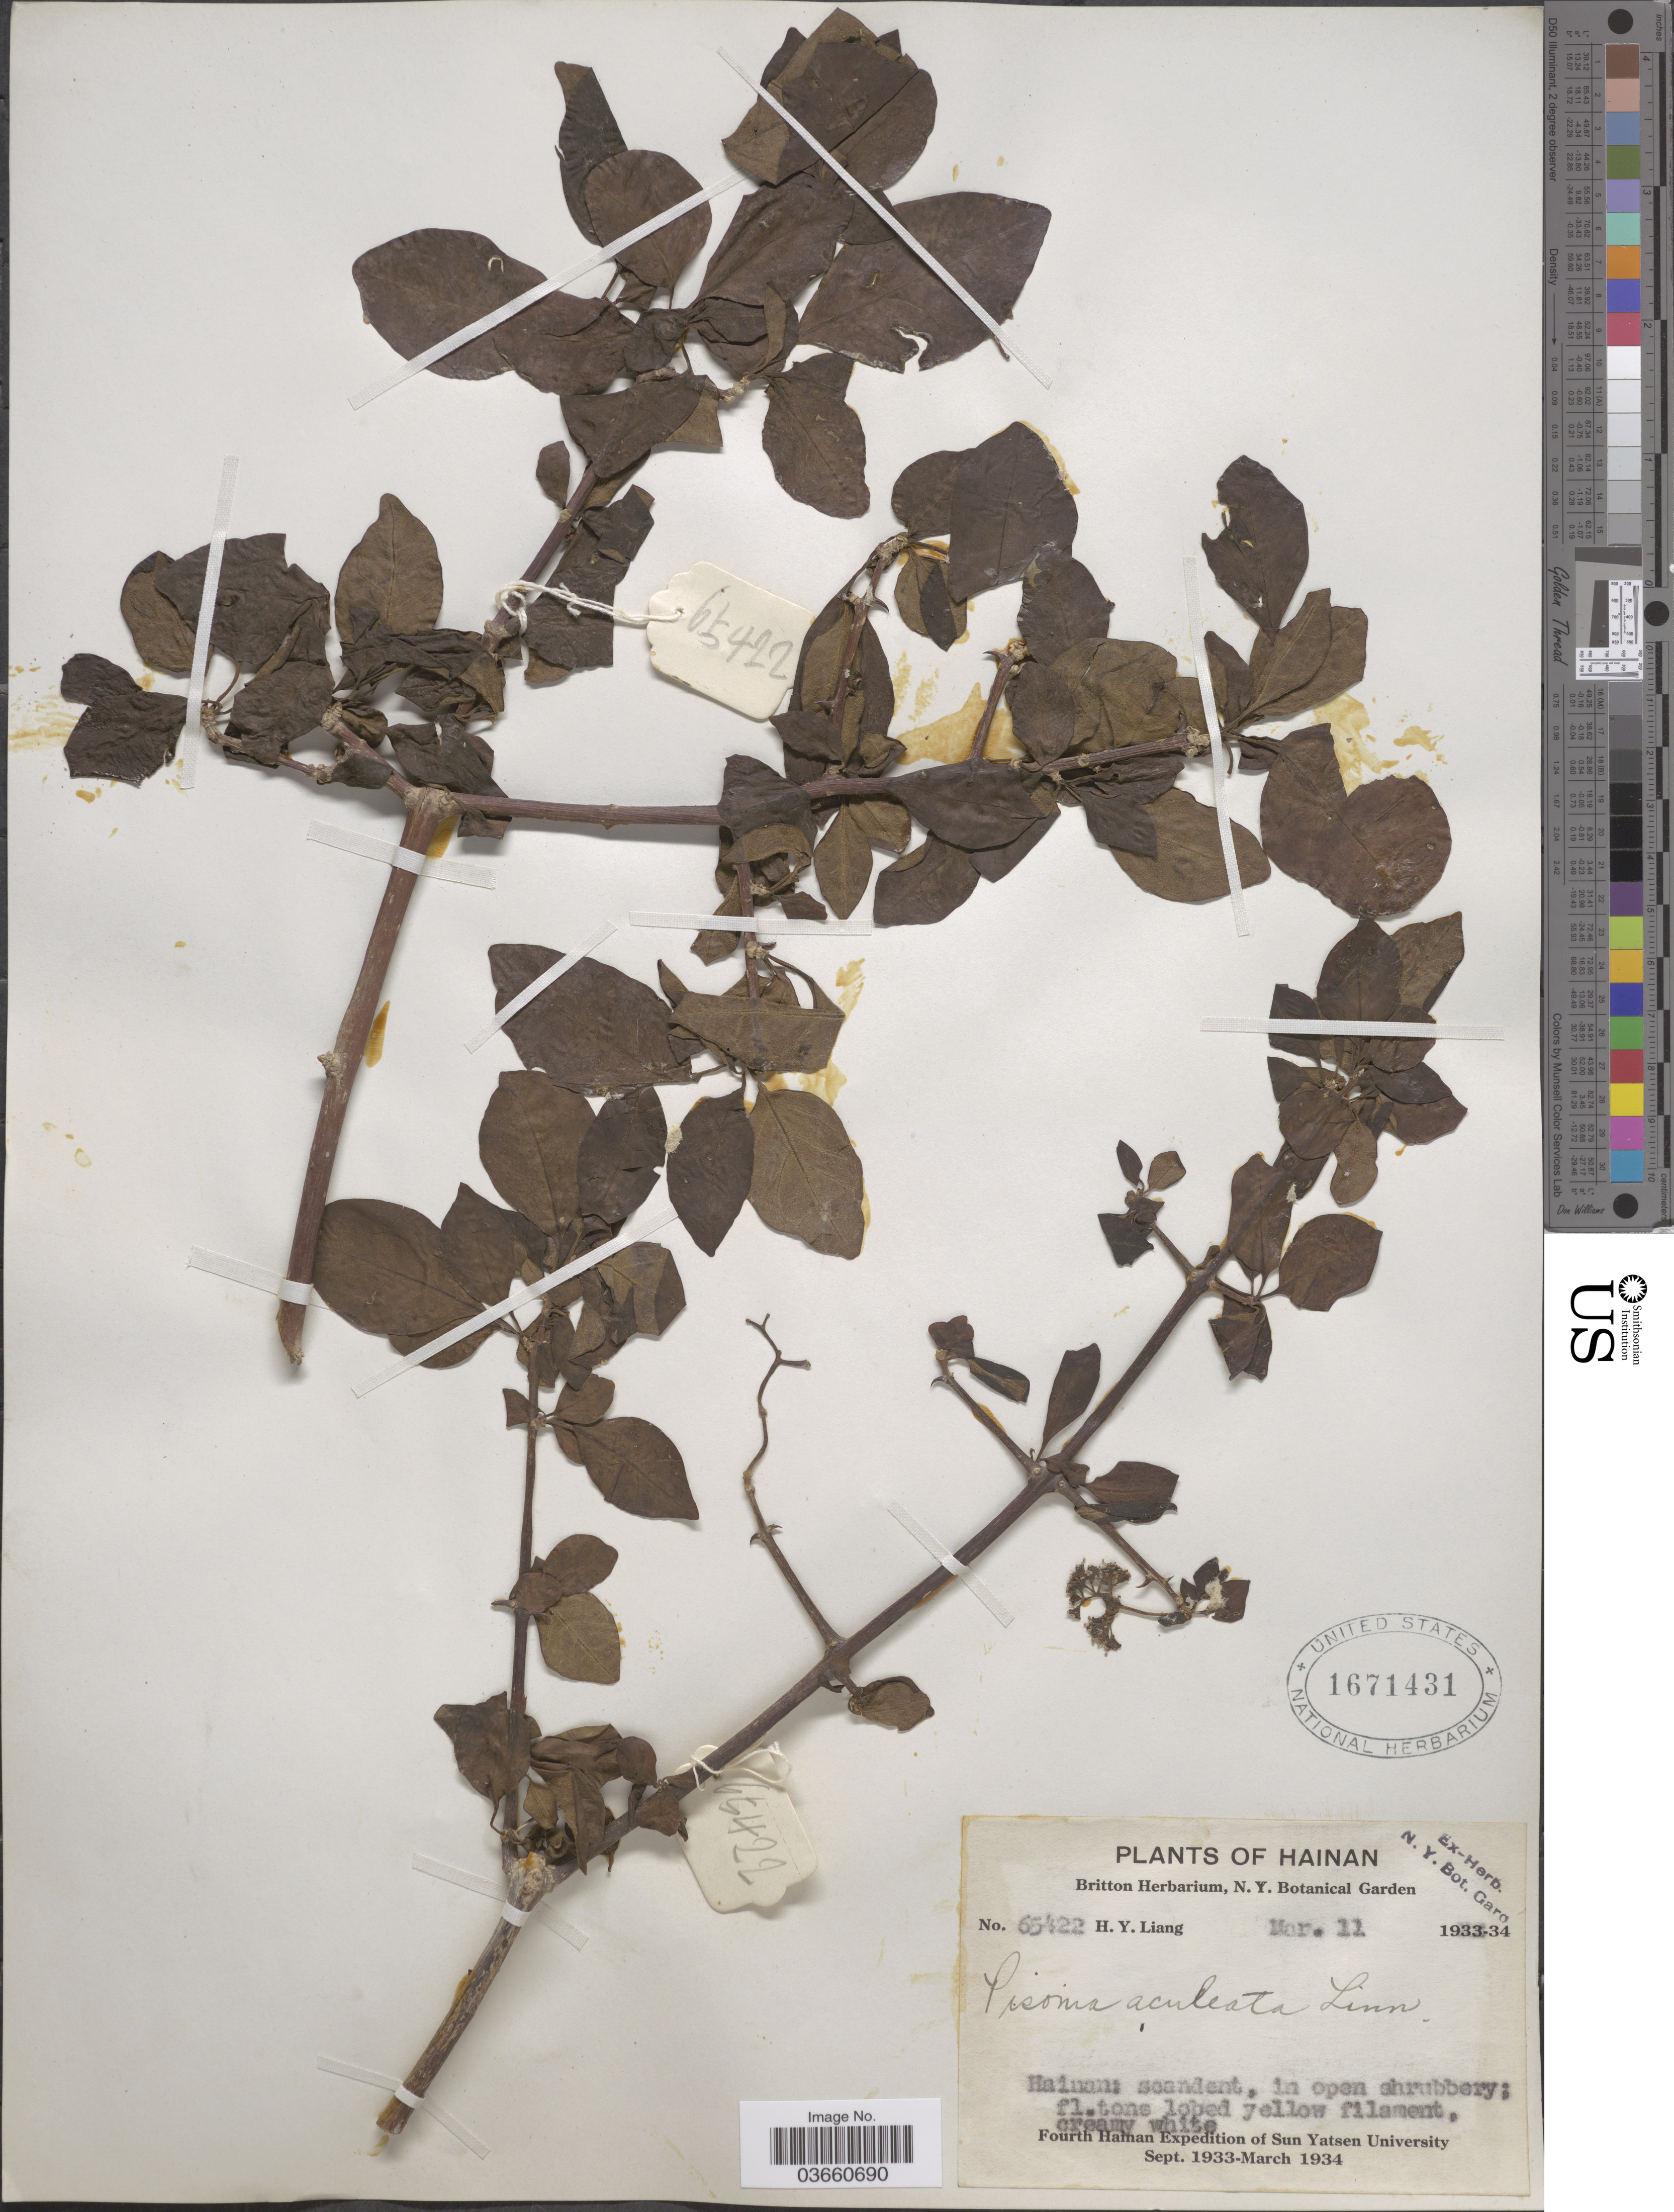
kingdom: Plantae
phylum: Tracheophyta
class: Magnoliopsida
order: Caryophyllales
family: Nyctaginaceae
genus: Pisonia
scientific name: Pisonia aculeata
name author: L.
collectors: H. Y. Liang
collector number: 65422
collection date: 1934-03-11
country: China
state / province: Hainan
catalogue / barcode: US 1671431